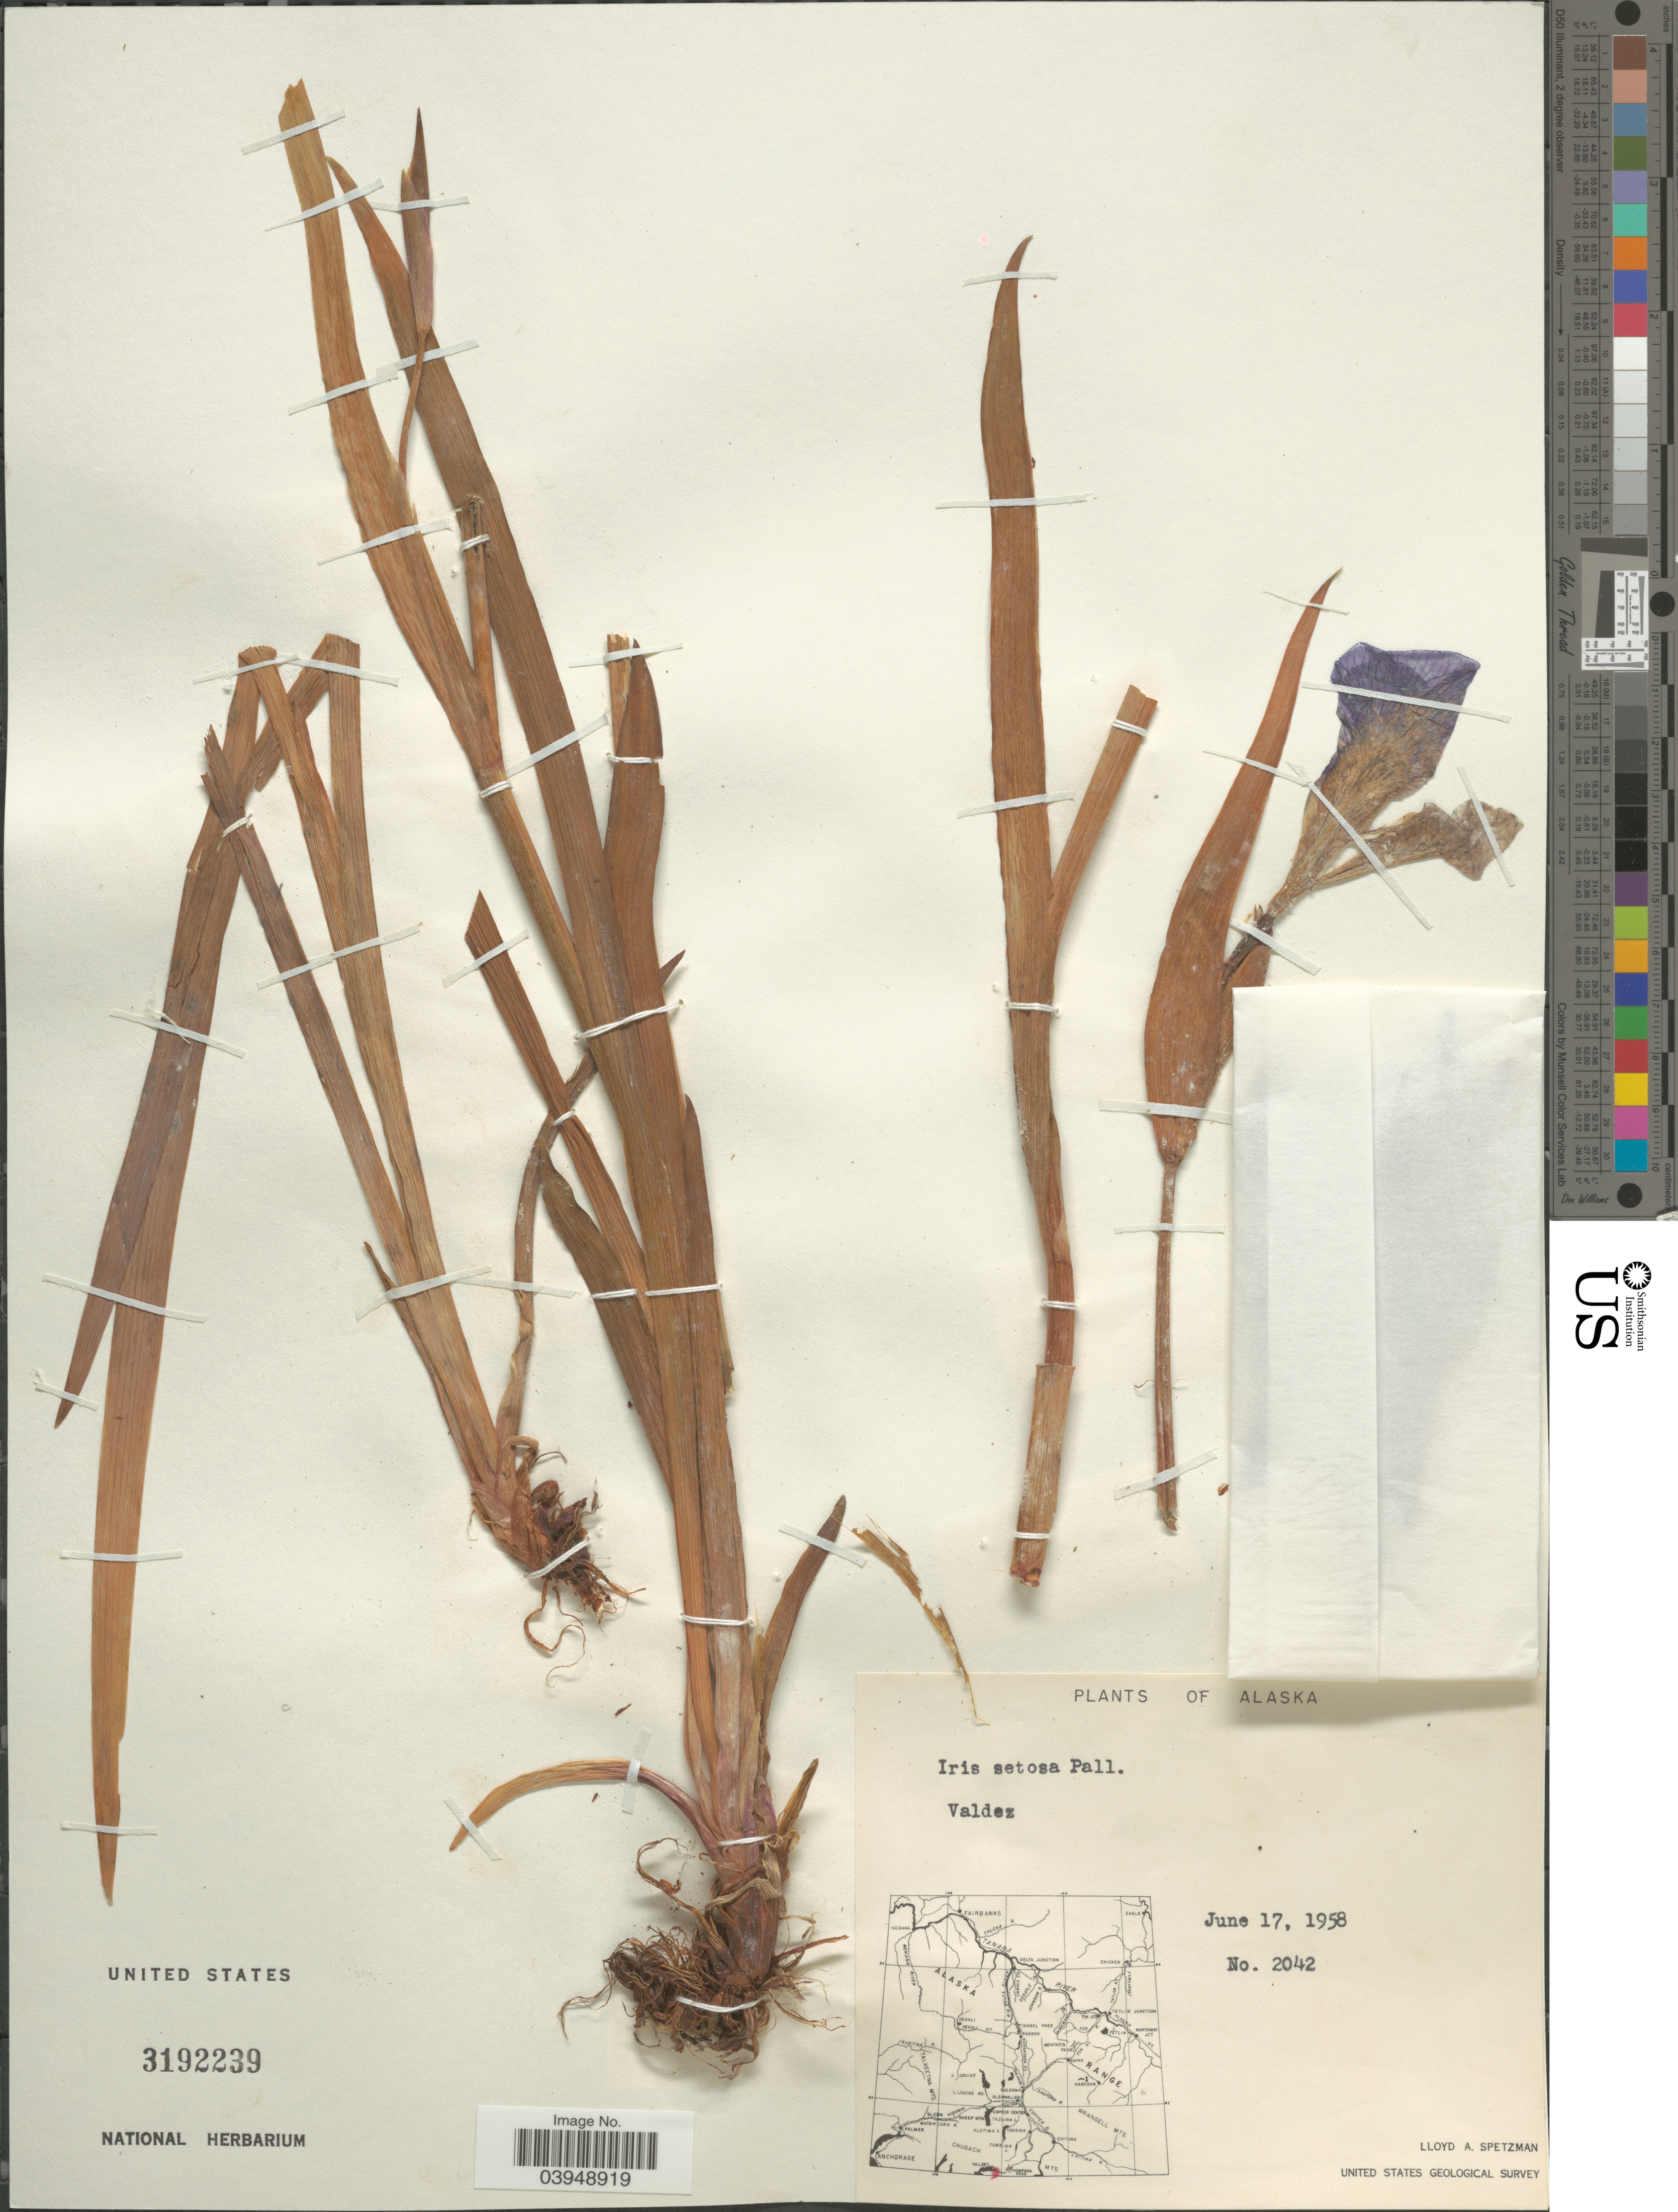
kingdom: Plantae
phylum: Tracheophyta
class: Liliopsida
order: Asparagales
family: Iridaceae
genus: Iris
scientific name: Iris setosa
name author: Pall. ex Link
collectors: L. Spetzman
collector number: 2042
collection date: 1958-06-17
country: United States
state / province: Alaska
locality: Valdez.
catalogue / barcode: US 3192239